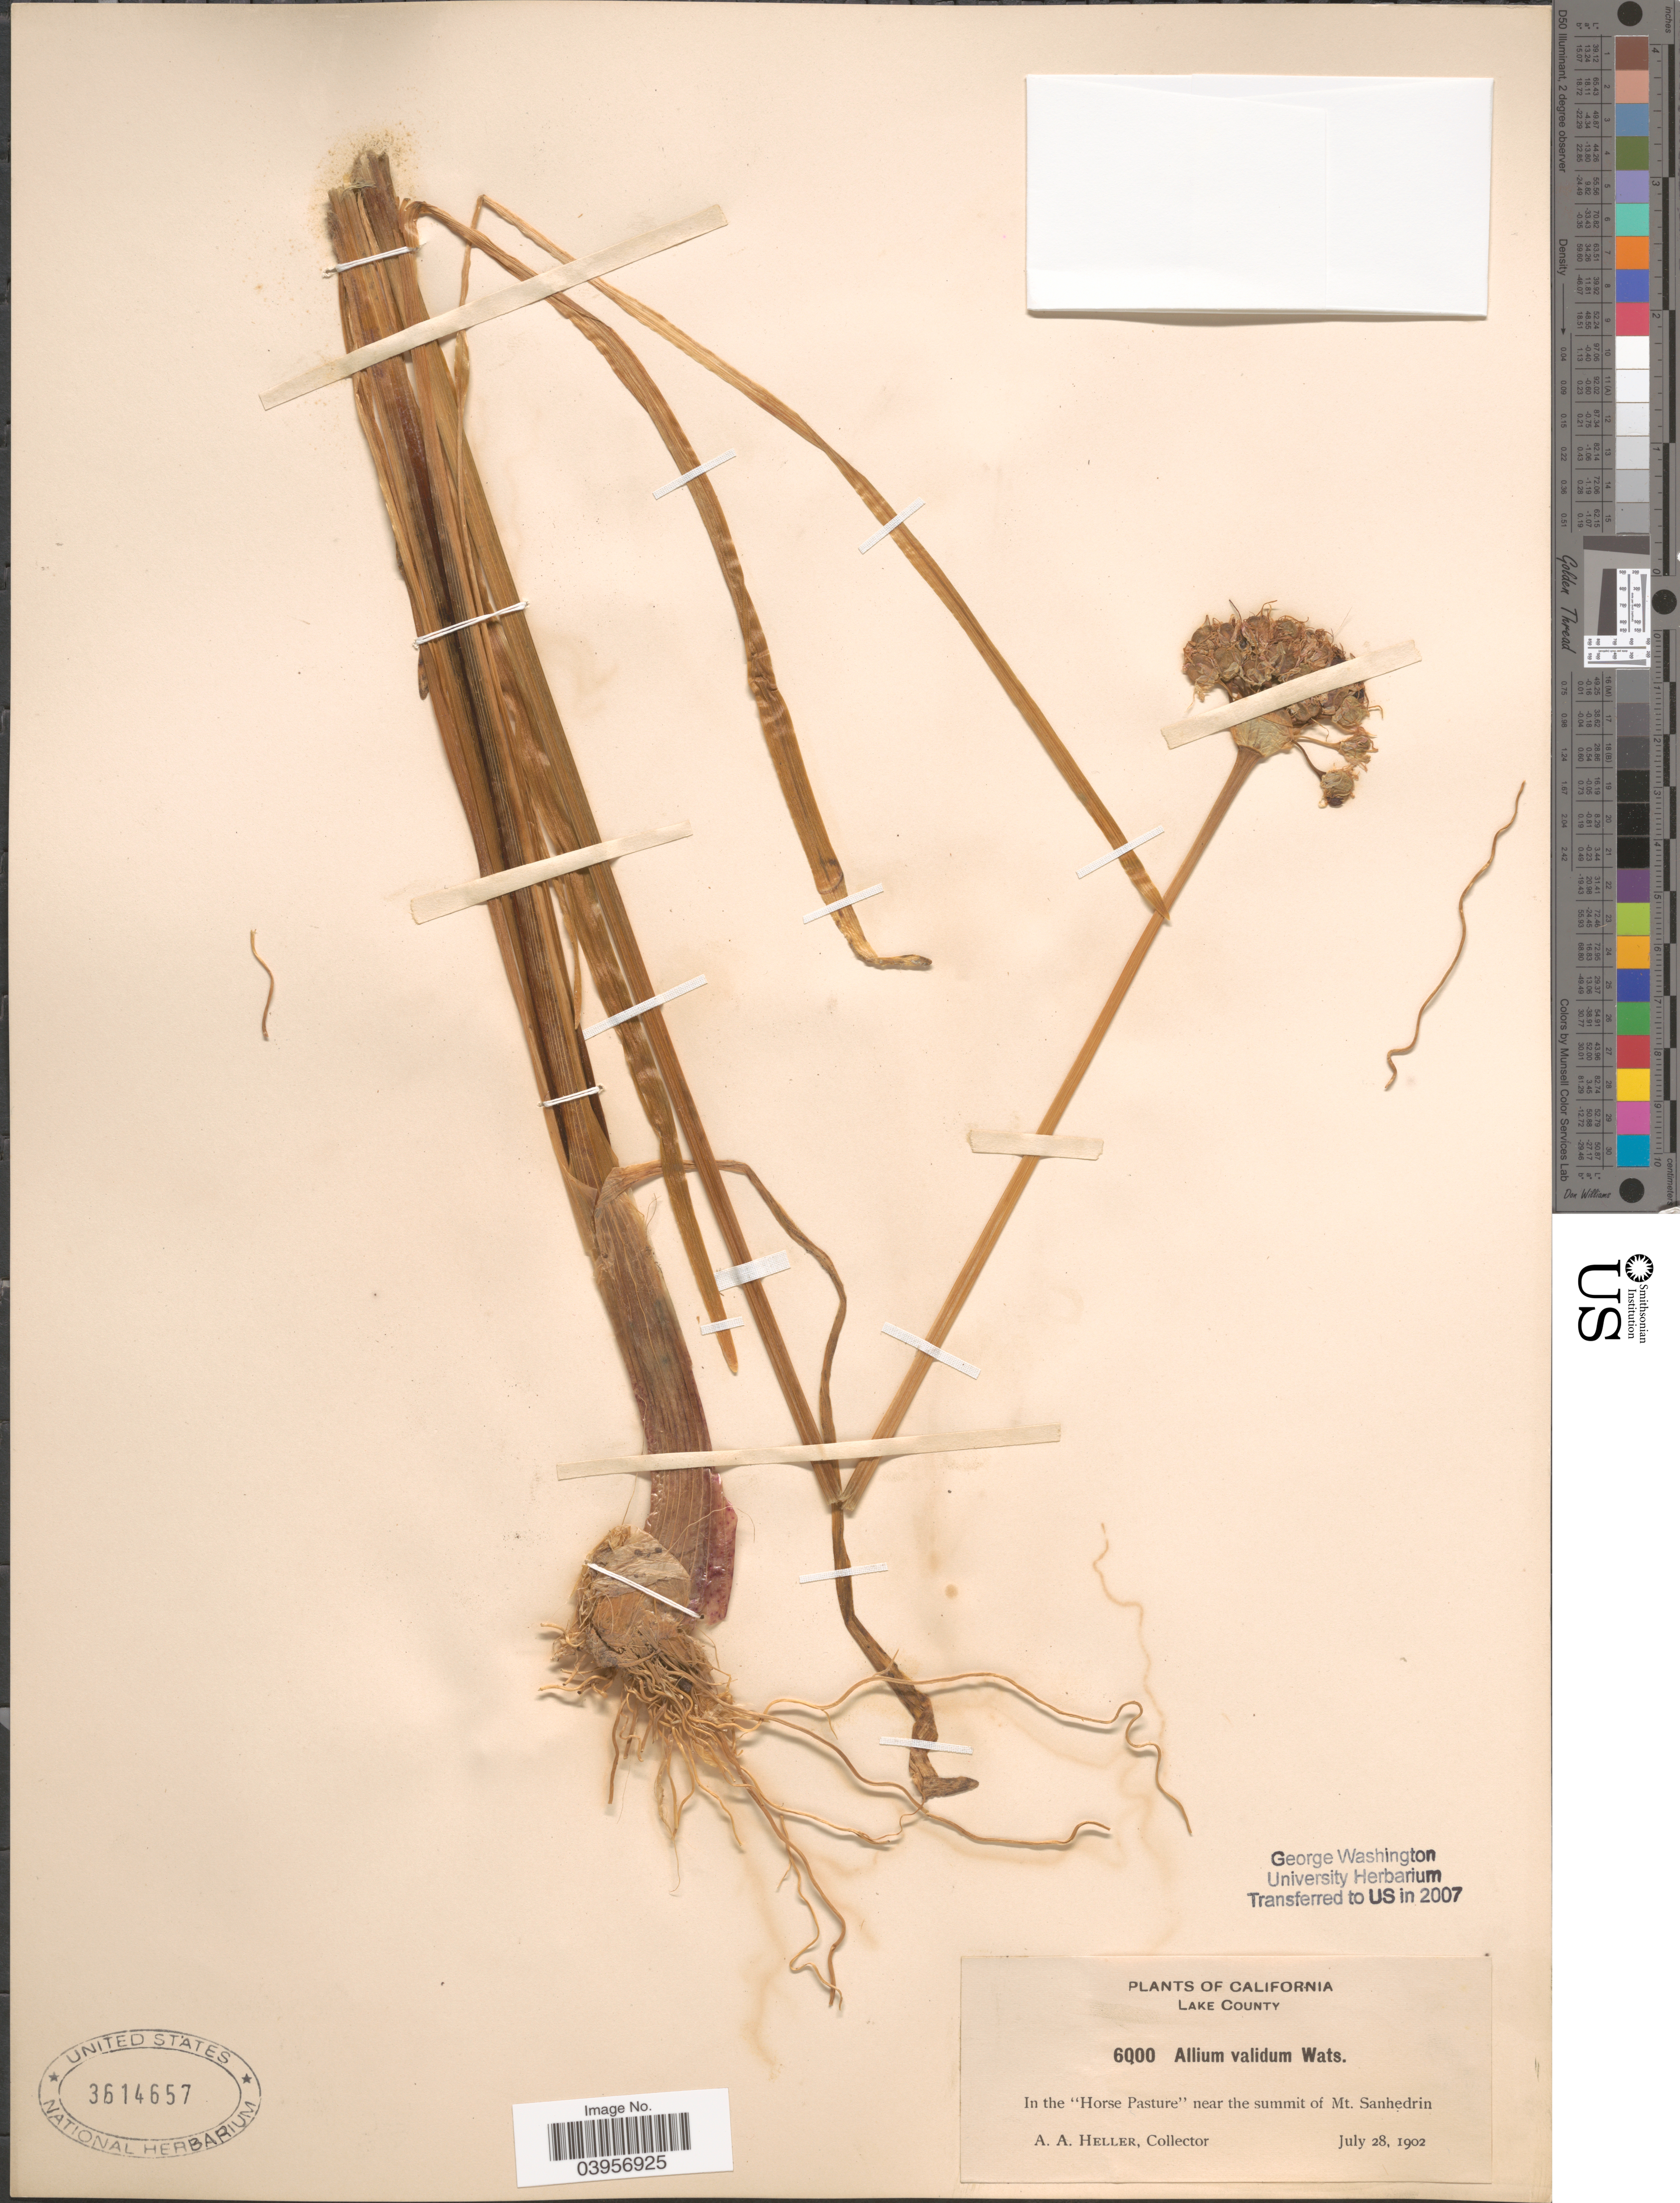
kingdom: Plantae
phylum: Tracheophyta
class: Liliopsida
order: Asparagales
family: Amaryllidaceae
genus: Allium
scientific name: Allium validum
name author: S. Watson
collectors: A. A. Heller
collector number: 6000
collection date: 1902-07-28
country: United States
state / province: California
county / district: Lake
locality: Lake County. In the "Horse Pasture" near the summit of Mt. Sanhedrin.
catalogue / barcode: US 3614657